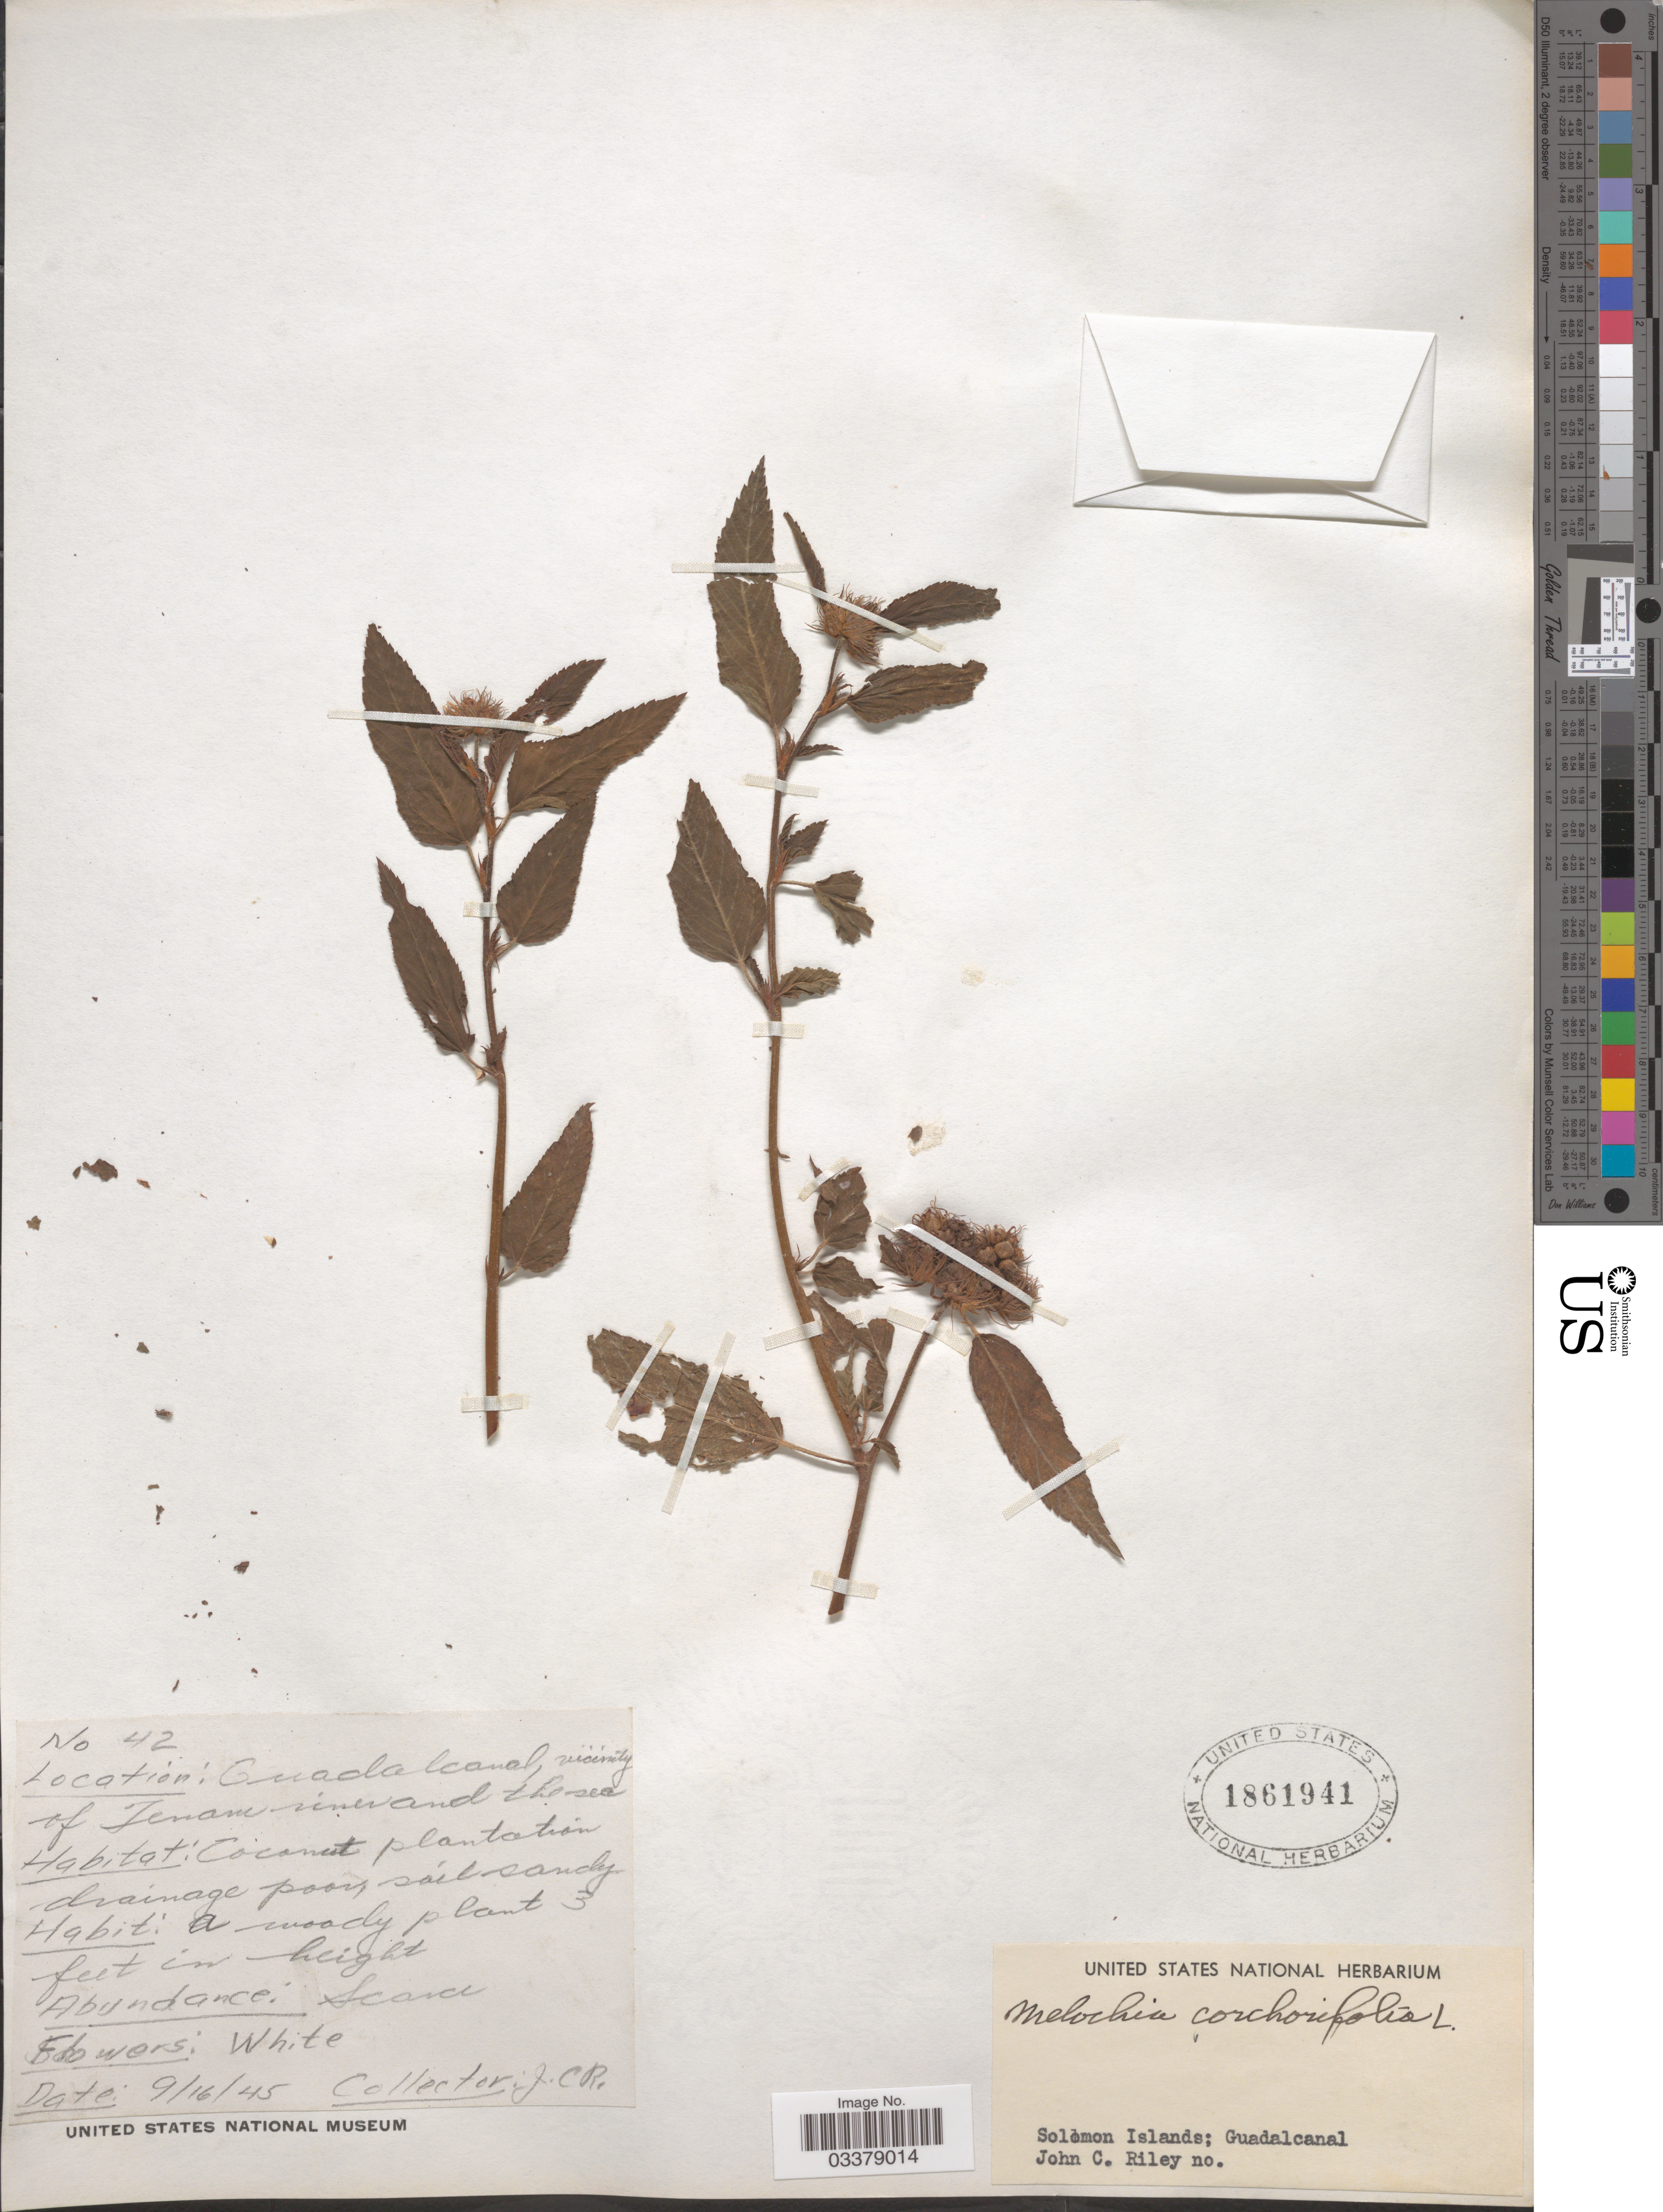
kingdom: Plantae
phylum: Tracheophyta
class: Magnoliopsida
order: Malvales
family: Malvaceae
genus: Melochia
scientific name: Melochia corchorifolia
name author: L.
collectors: J. Riley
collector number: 42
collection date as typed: Transcribed d/m/y: 16/9/45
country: Solomon Islands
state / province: Solomon Islands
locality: Guadalcanal., vicinity of Tenam river and the sea.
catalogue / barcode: US 1861941